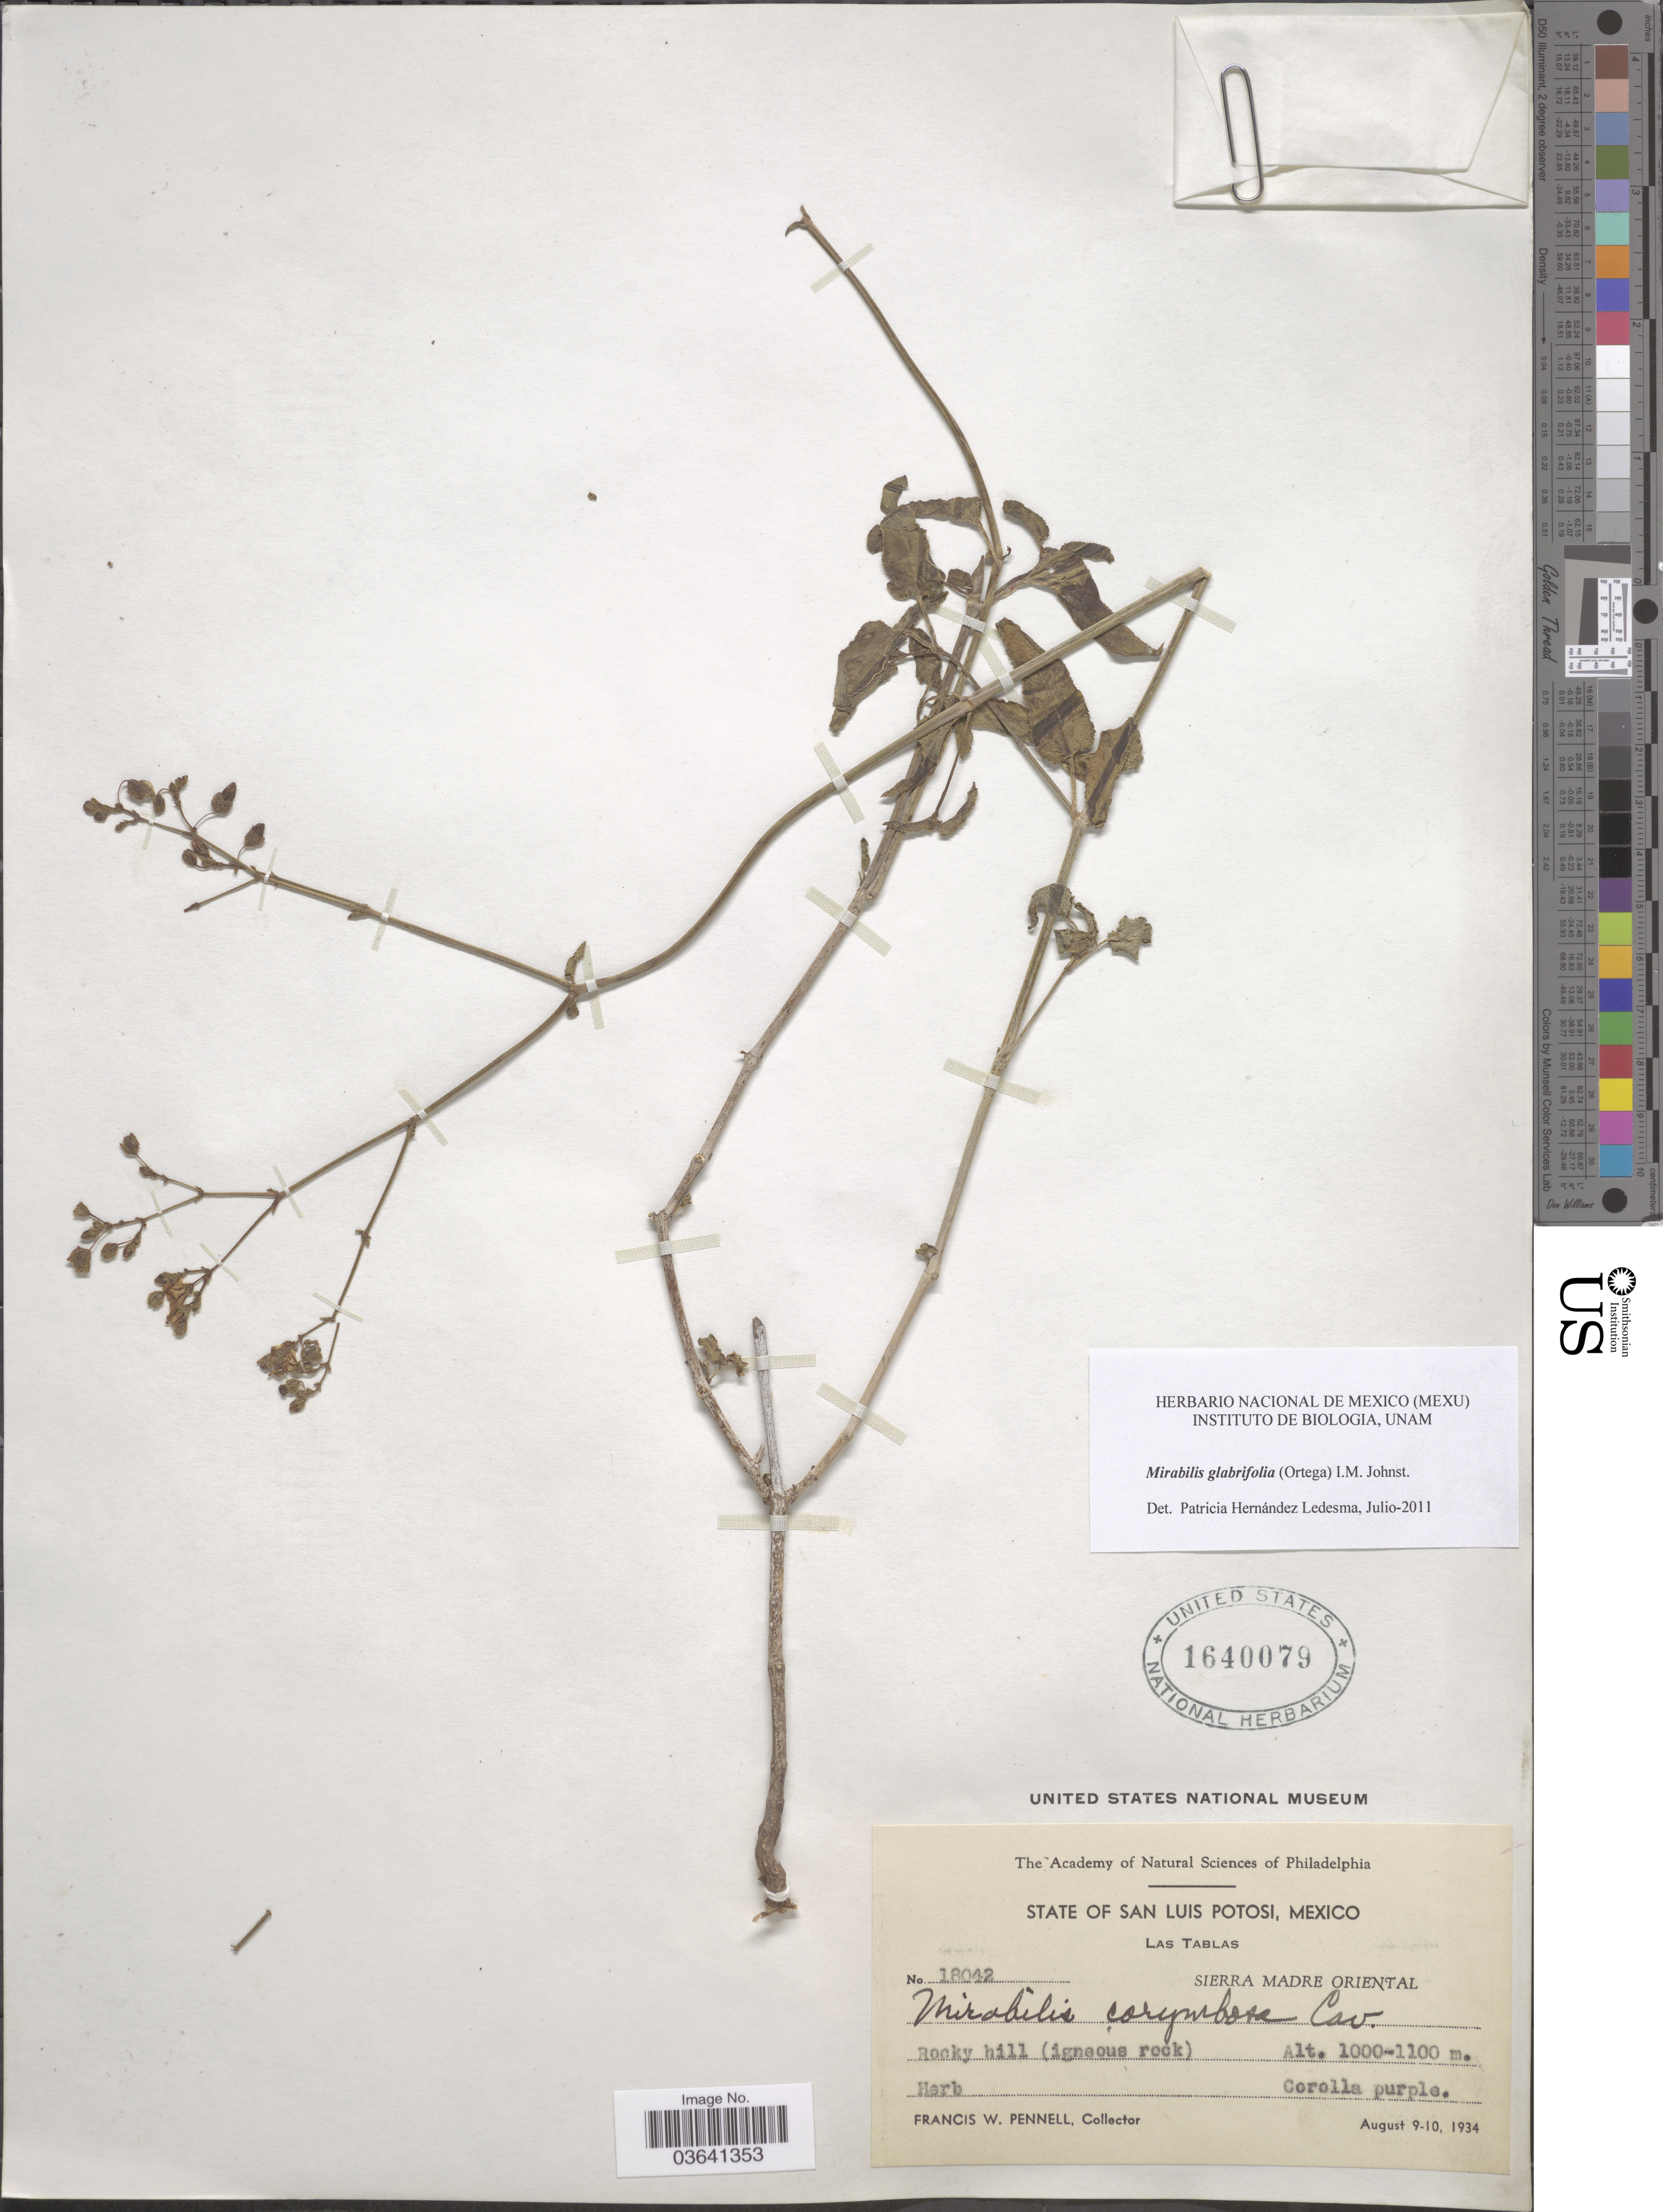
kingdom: Plantae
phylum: Tracheophyta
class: Magnoliopsida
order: Caryophyllales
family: Nyctaginaceae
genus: Mirabilis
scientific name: Mirabilis glabrifolia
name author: (Ort.) I.M. Johnst.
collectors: F. W. Pennell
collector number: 18042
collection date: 1934-08-09/1934-08-10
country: Mexico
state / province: San Luis Potosí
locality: Las Tablas. Sierra Madre Oriental.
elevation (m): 1000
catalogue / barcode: US 1640079